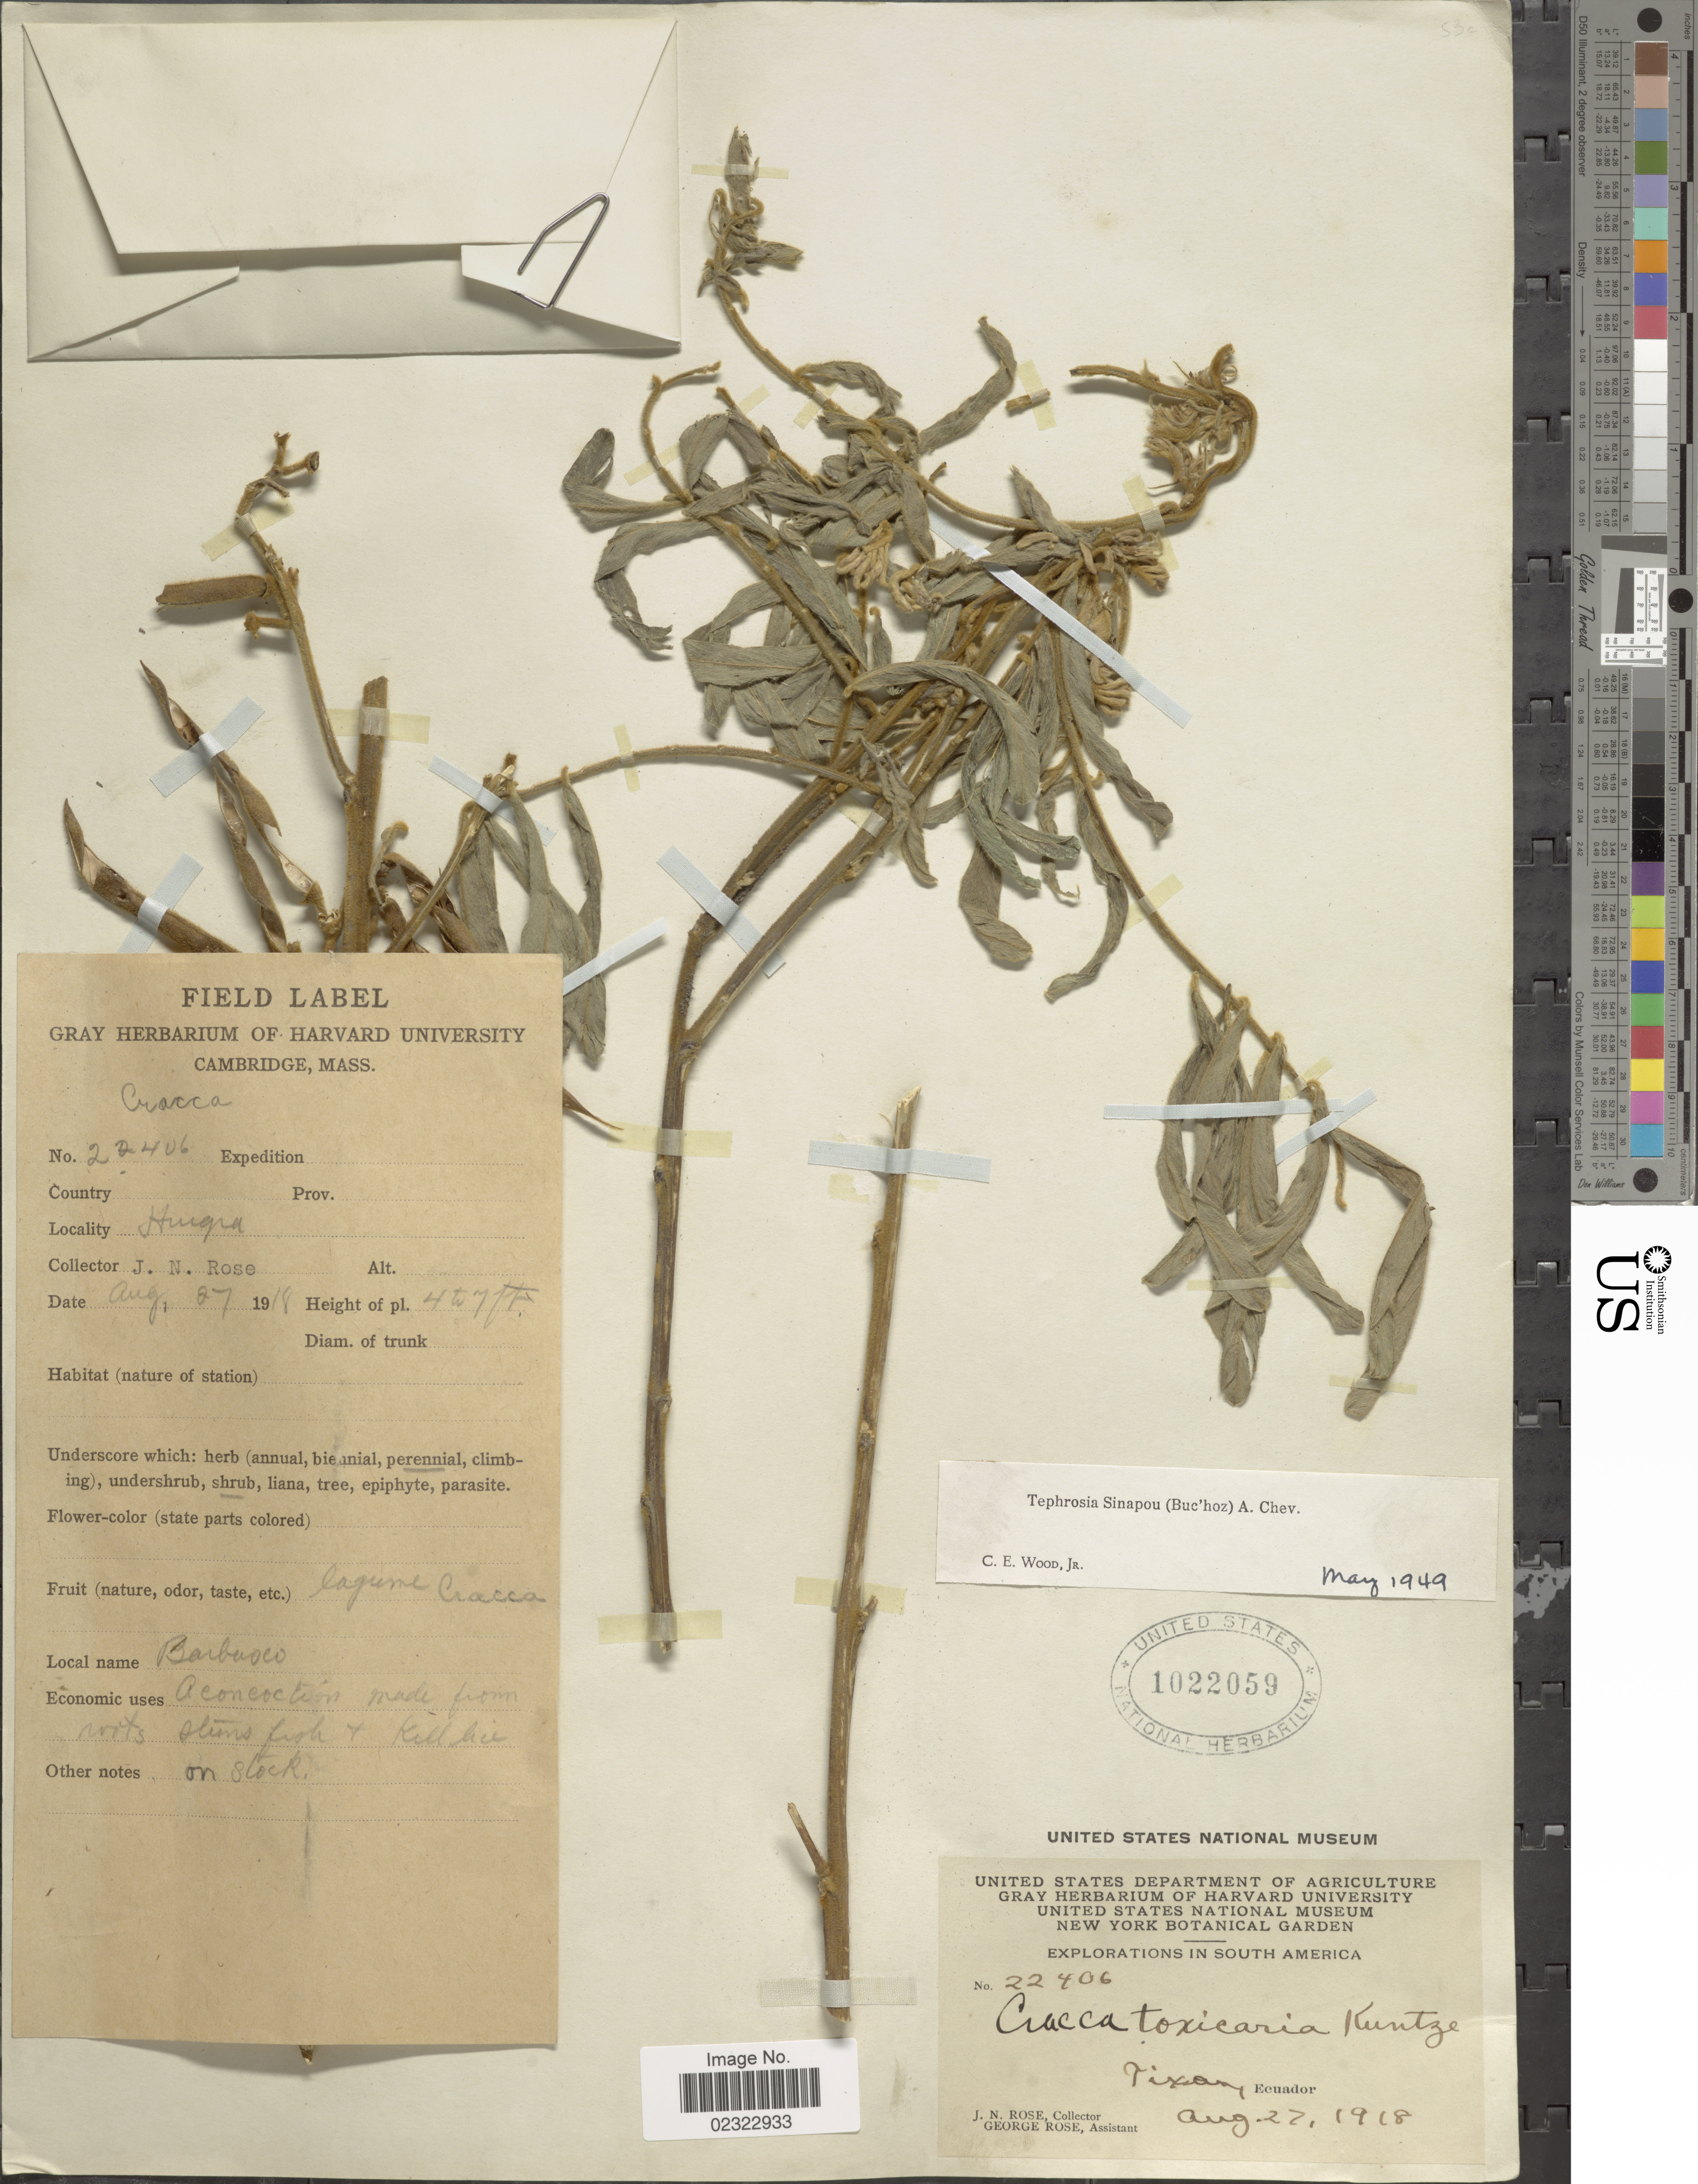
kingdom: Plantae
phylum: Tracheophyta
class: Magnoliopsida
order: Fabales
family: Fabaceae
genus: Tephrosia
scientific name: Tephrosia sinapou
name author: (Buc'hoz) A. Chev.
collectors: J. N. Rose & G. Rose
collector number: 22406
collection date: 1918-08-27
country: Ecuador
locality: Tixany, Huigra, Ecuador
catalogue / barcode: US 1022059